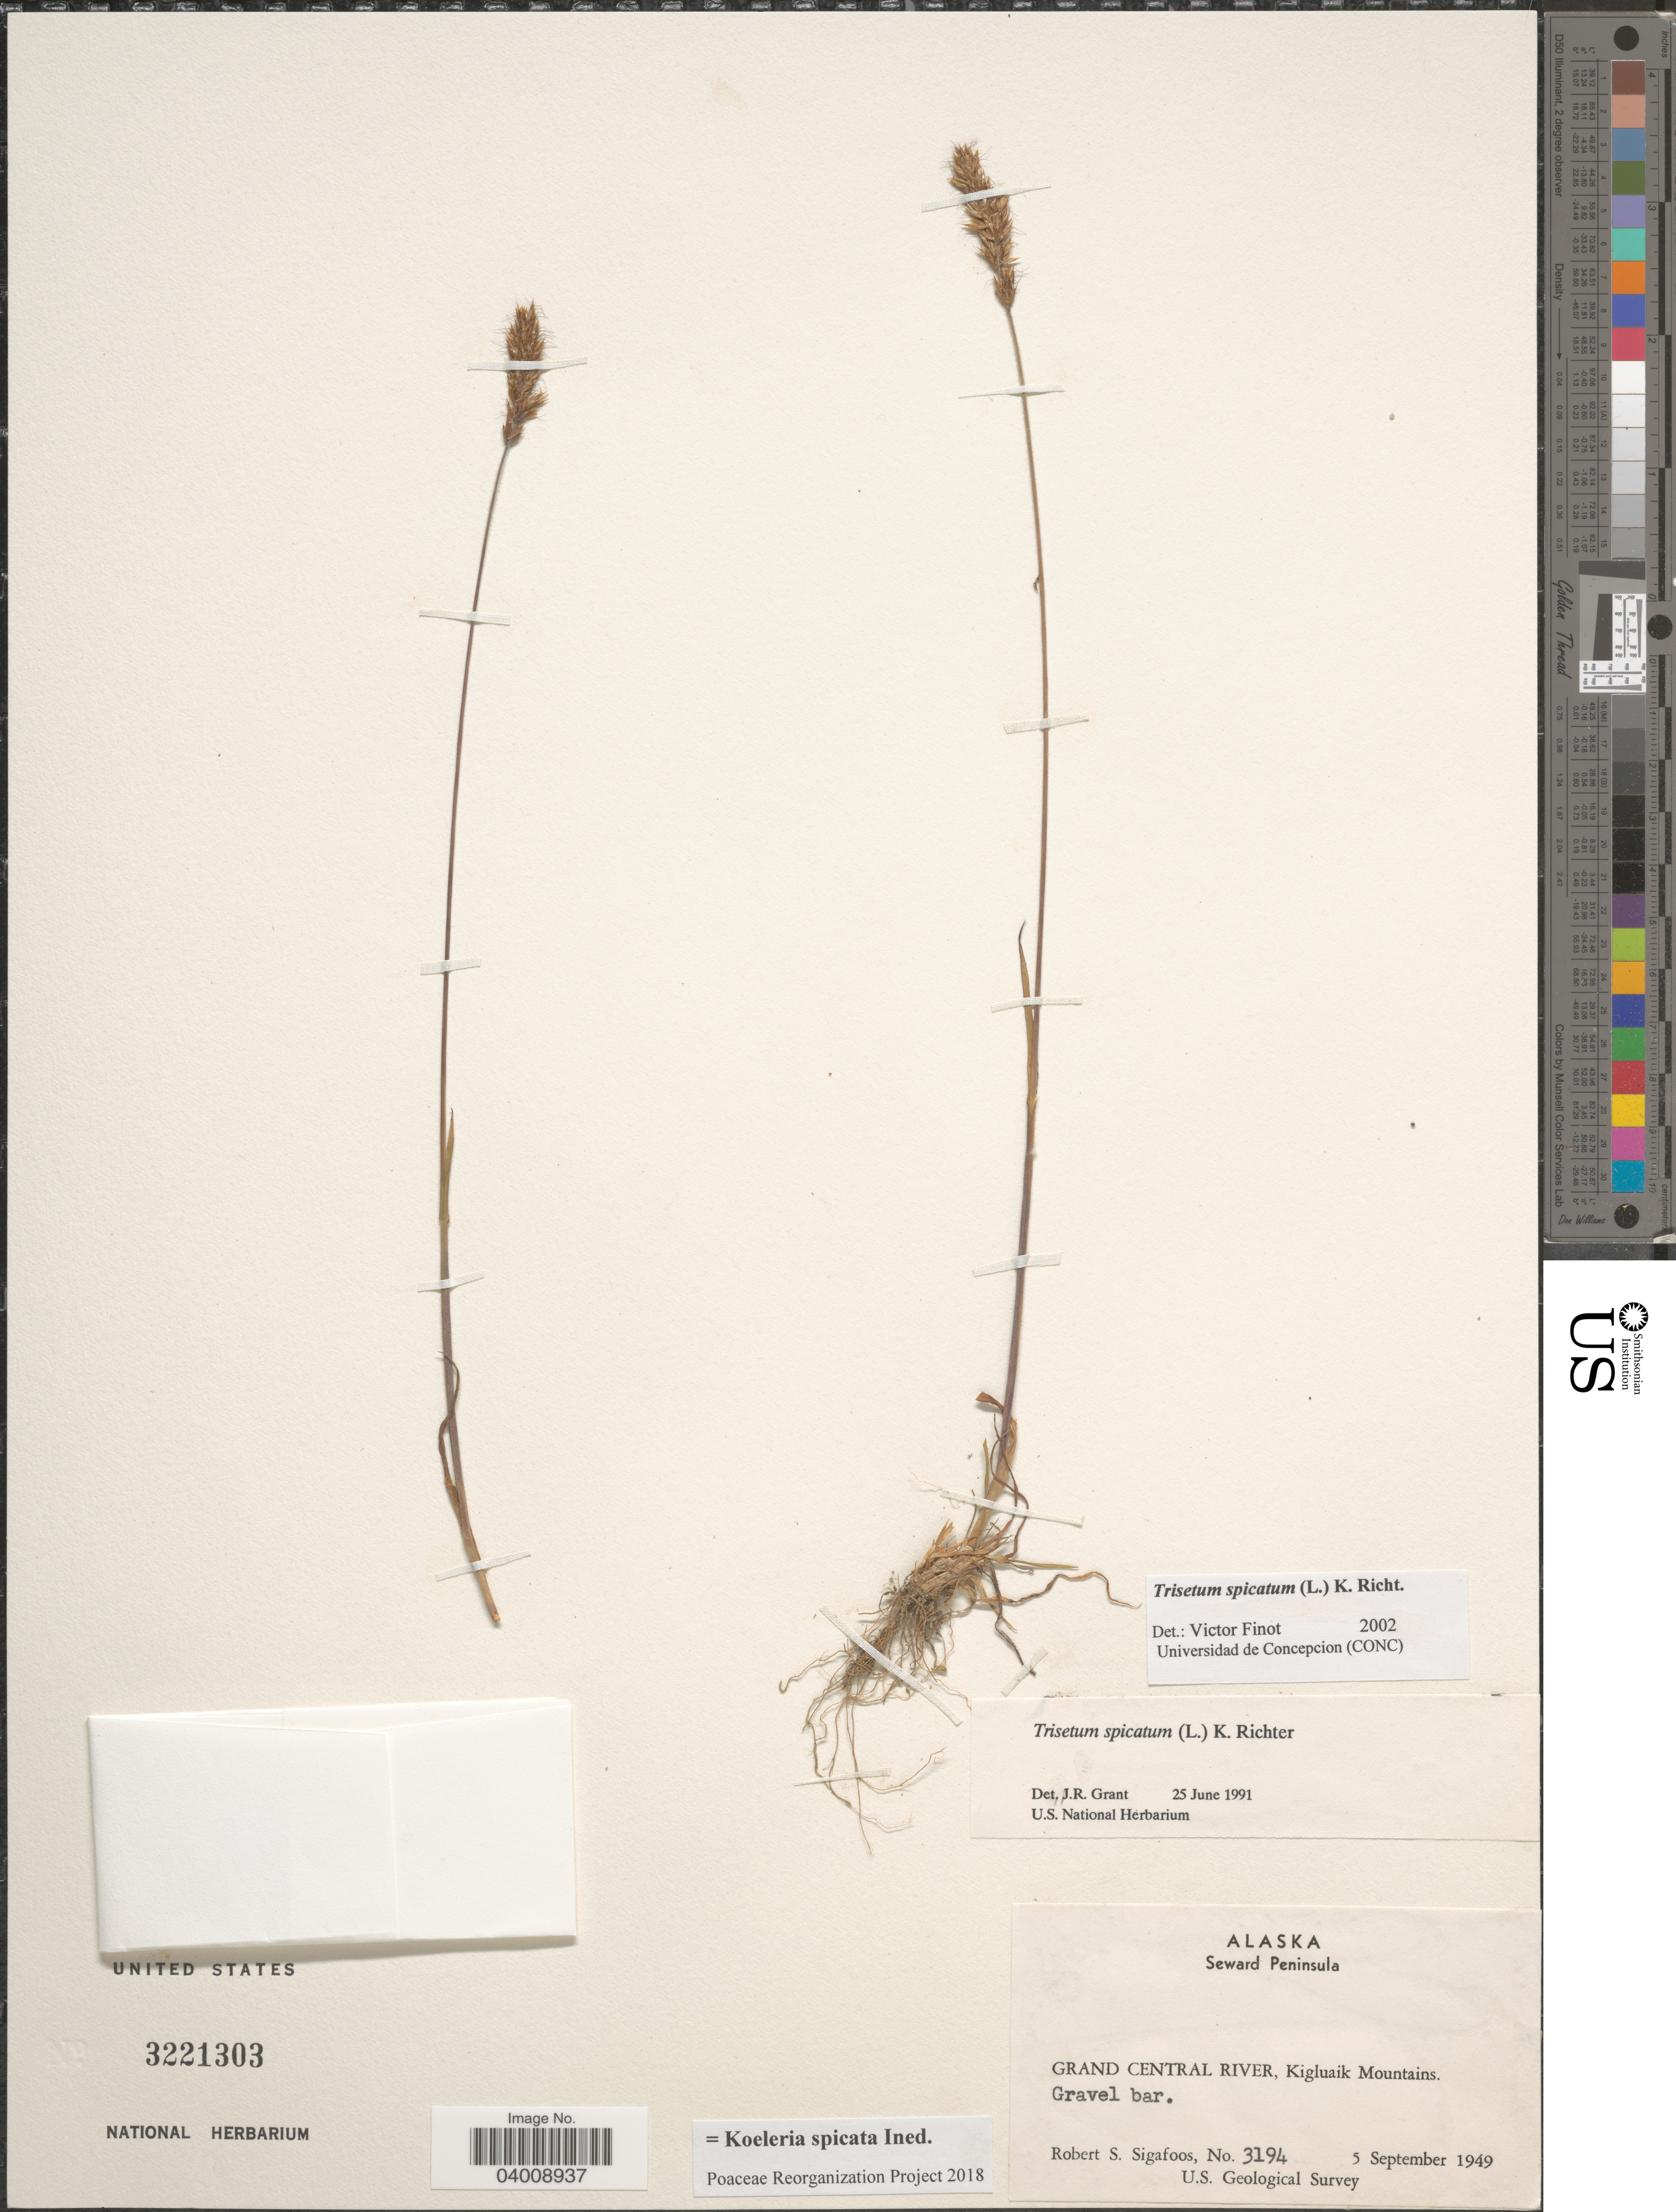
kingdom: Plantae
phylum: Tracheophyta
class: Liliopsida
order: Poales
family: Poaceae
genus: Koeleria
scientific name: Koeleria spicata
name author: (L.) Barberá et al.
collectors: R. Sigafoos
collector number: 3194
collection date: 1949-09-05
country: United States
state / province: Alaska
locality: Seward Peninsula. Grand Central River, Kigluaik Mountains.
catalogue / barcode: US 3221303